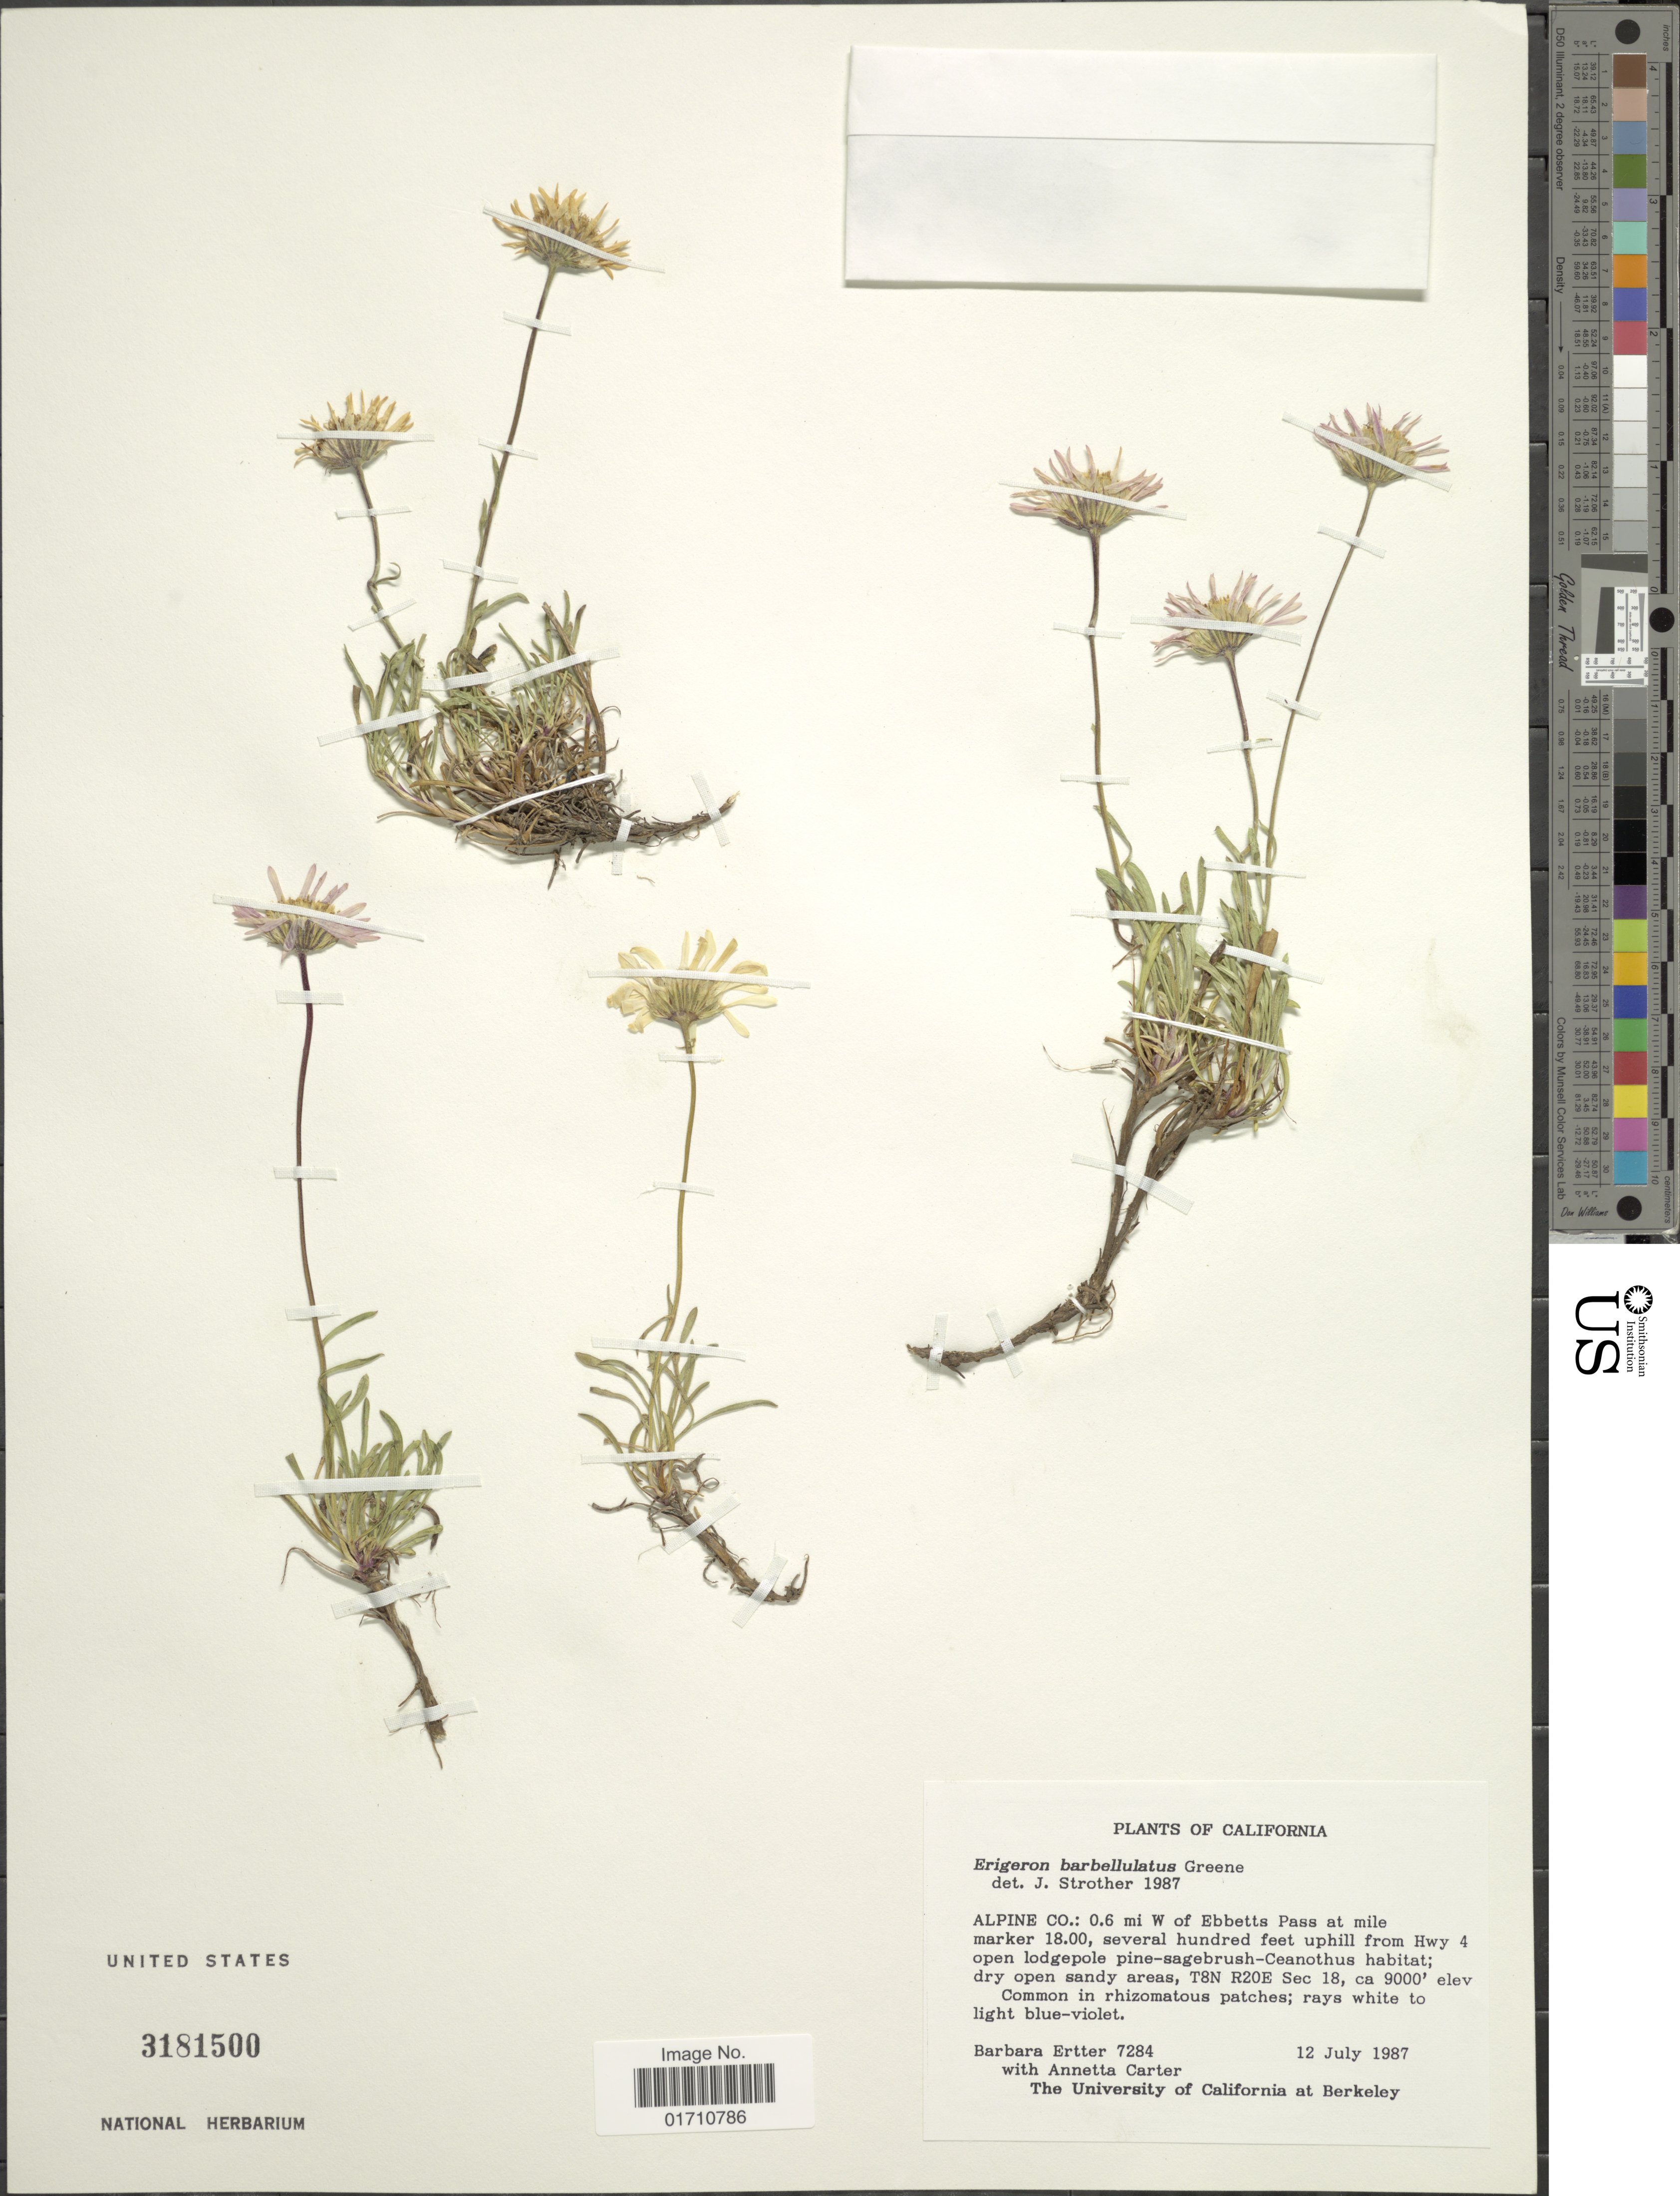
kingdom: Plantae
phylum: Tracheophyta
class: Magnoliopsida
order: Asterales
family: Asteraceae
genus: Erigeron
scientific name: Erigeron barbellulatus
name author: Greene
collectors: B. Ertter & A. Carter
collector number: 7284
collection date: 1987-07-12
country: United States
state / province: California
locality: Alpine Co: 0.6 mi W of Ebbetts Pass at mile marker 18.00, several hundred feet uphill from Hwy 4 open lodgepole pine-sagebrush-Ceanothus habitat; dry open sandy areas, T8N R20E Sec 18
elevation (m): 2743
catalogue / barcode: US 3181500